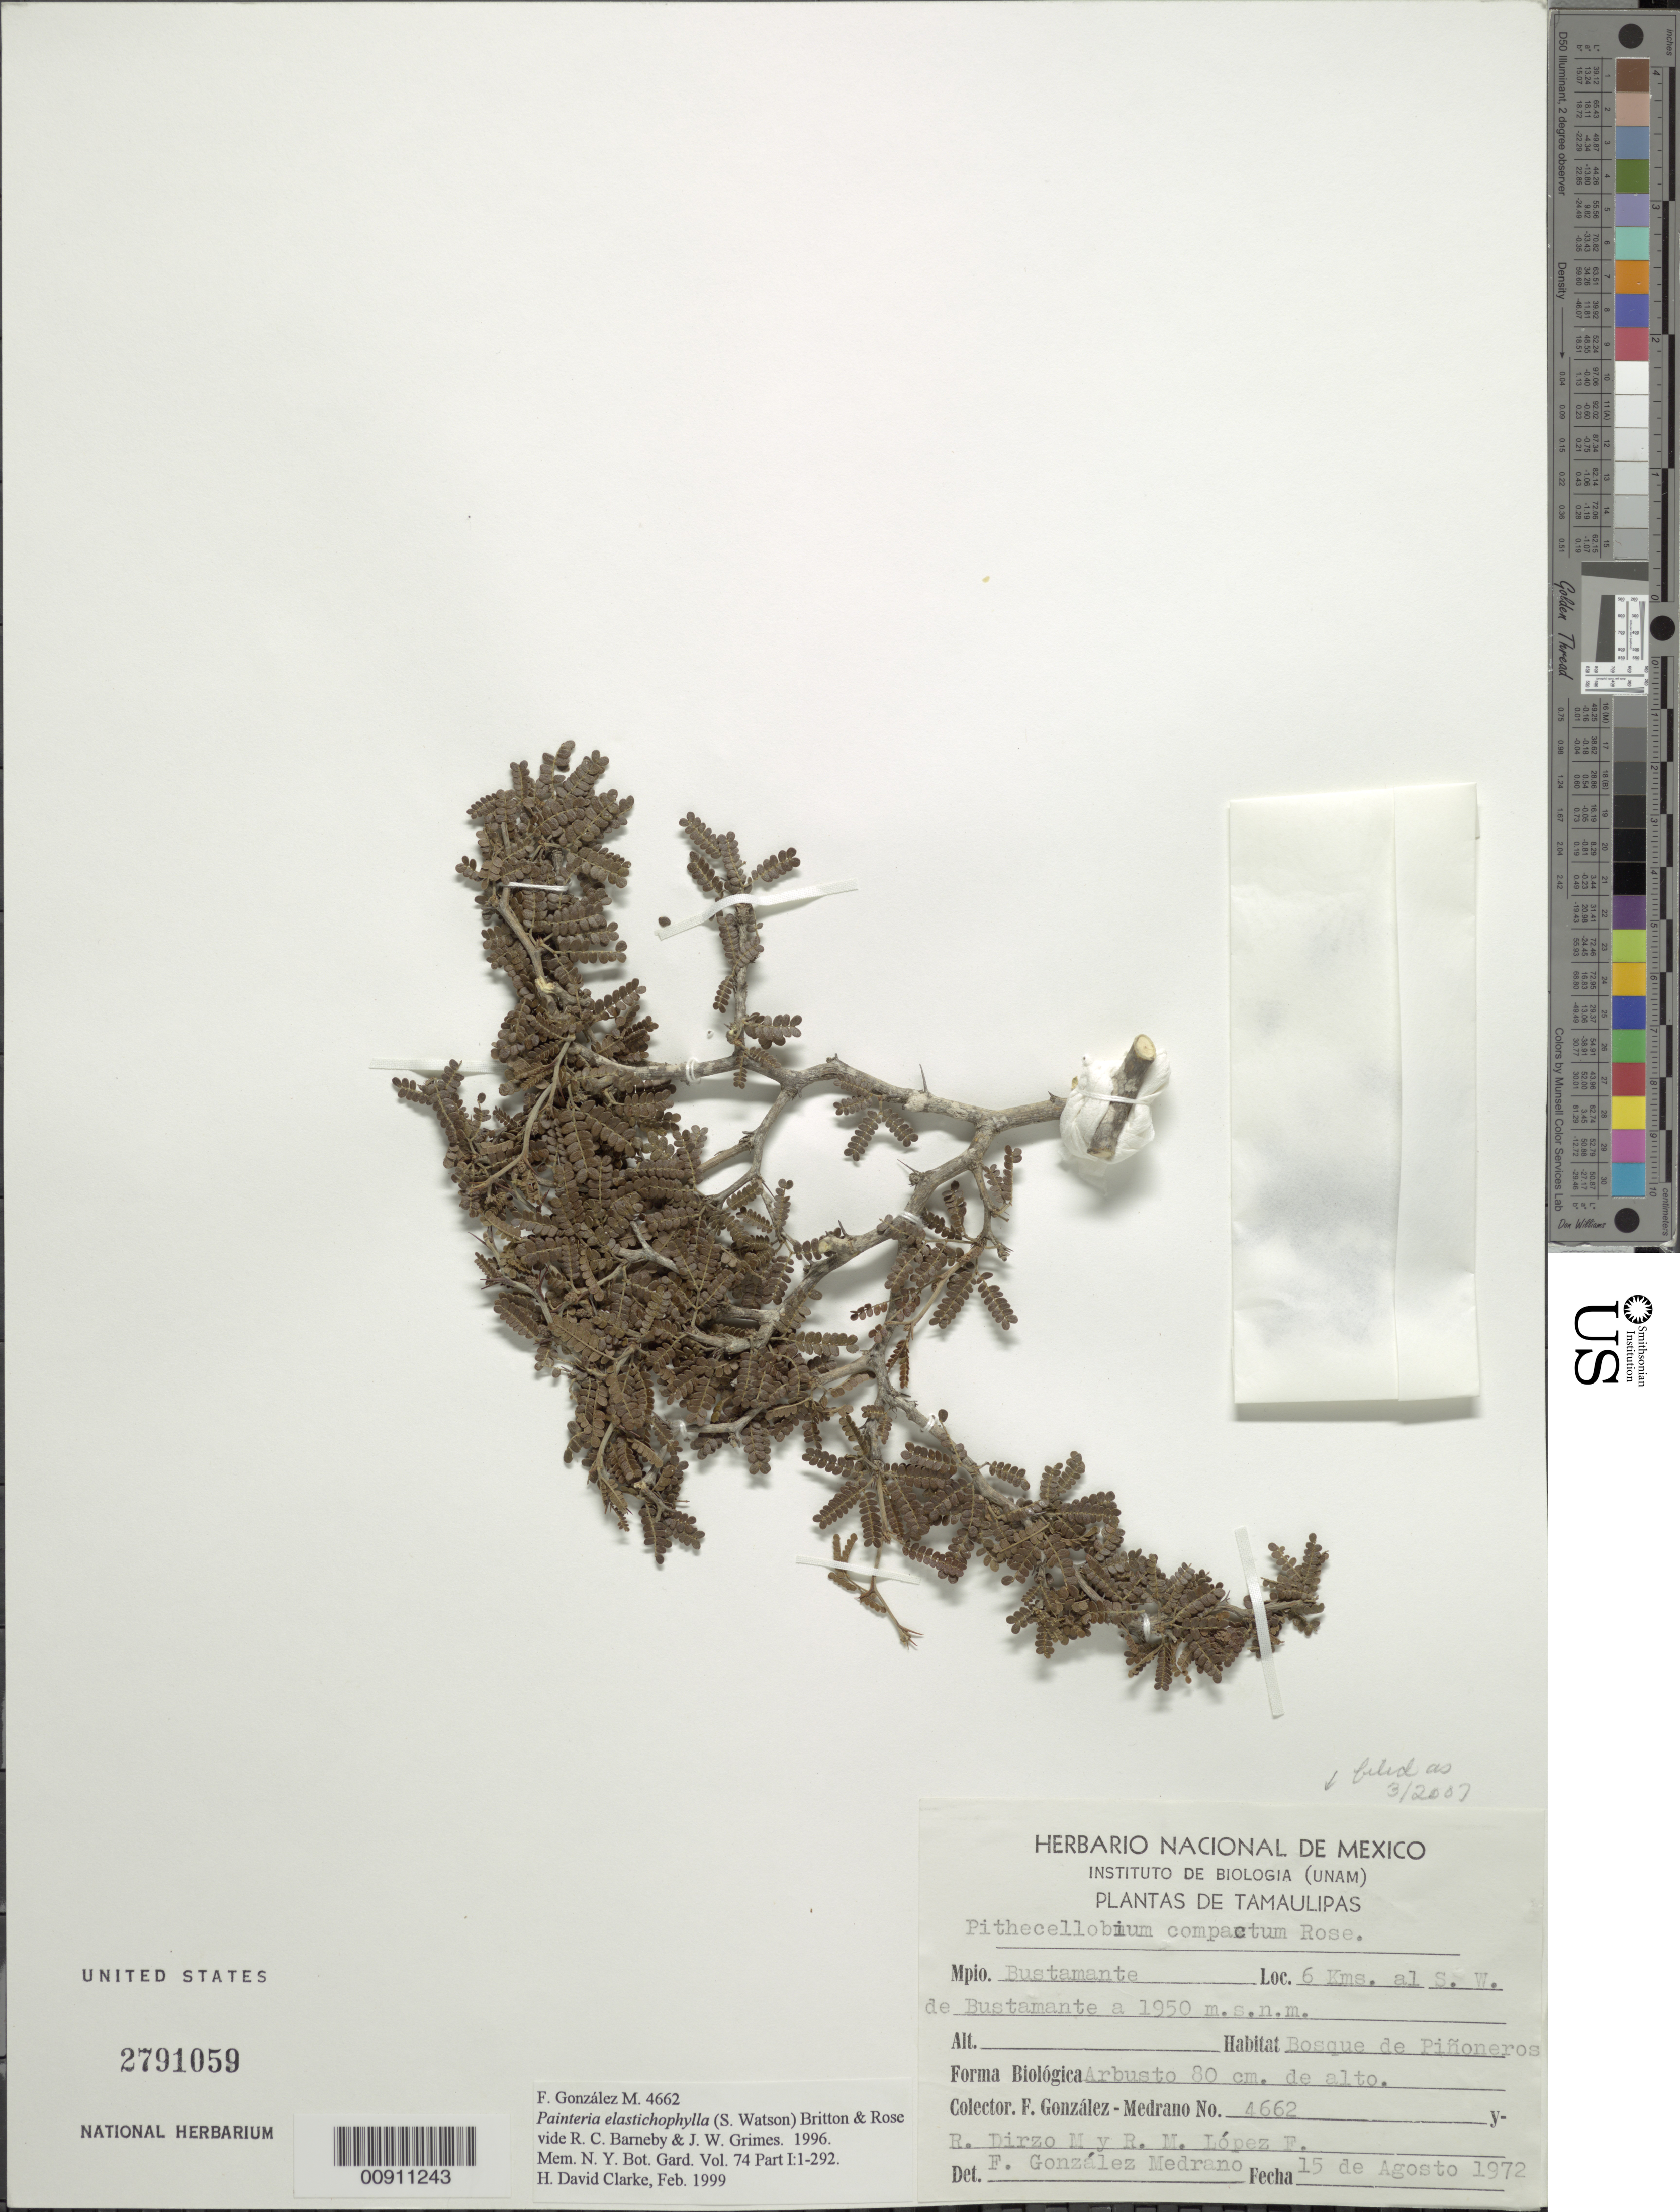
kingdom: Plantae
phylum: Tracheophyta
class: Magnoliopsida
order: Fabales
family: Fabaceae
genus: Painteria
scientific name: Painteria elachistophylla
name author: (A. Gray ex S. Watson) Britton & Rose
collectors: F. Medrano, Dirzo M., R. & López F., R. M.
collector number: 4662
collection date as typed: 15 Aug 1972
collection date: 1972-08-15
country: Mexico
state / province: Tamaulipas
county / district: Bustamante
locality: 6 km. al SW de Bustamante, Mpio. Bustamante, Tamaulipas.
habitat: Bosque de Piñoneros.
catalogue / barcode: US 2791059